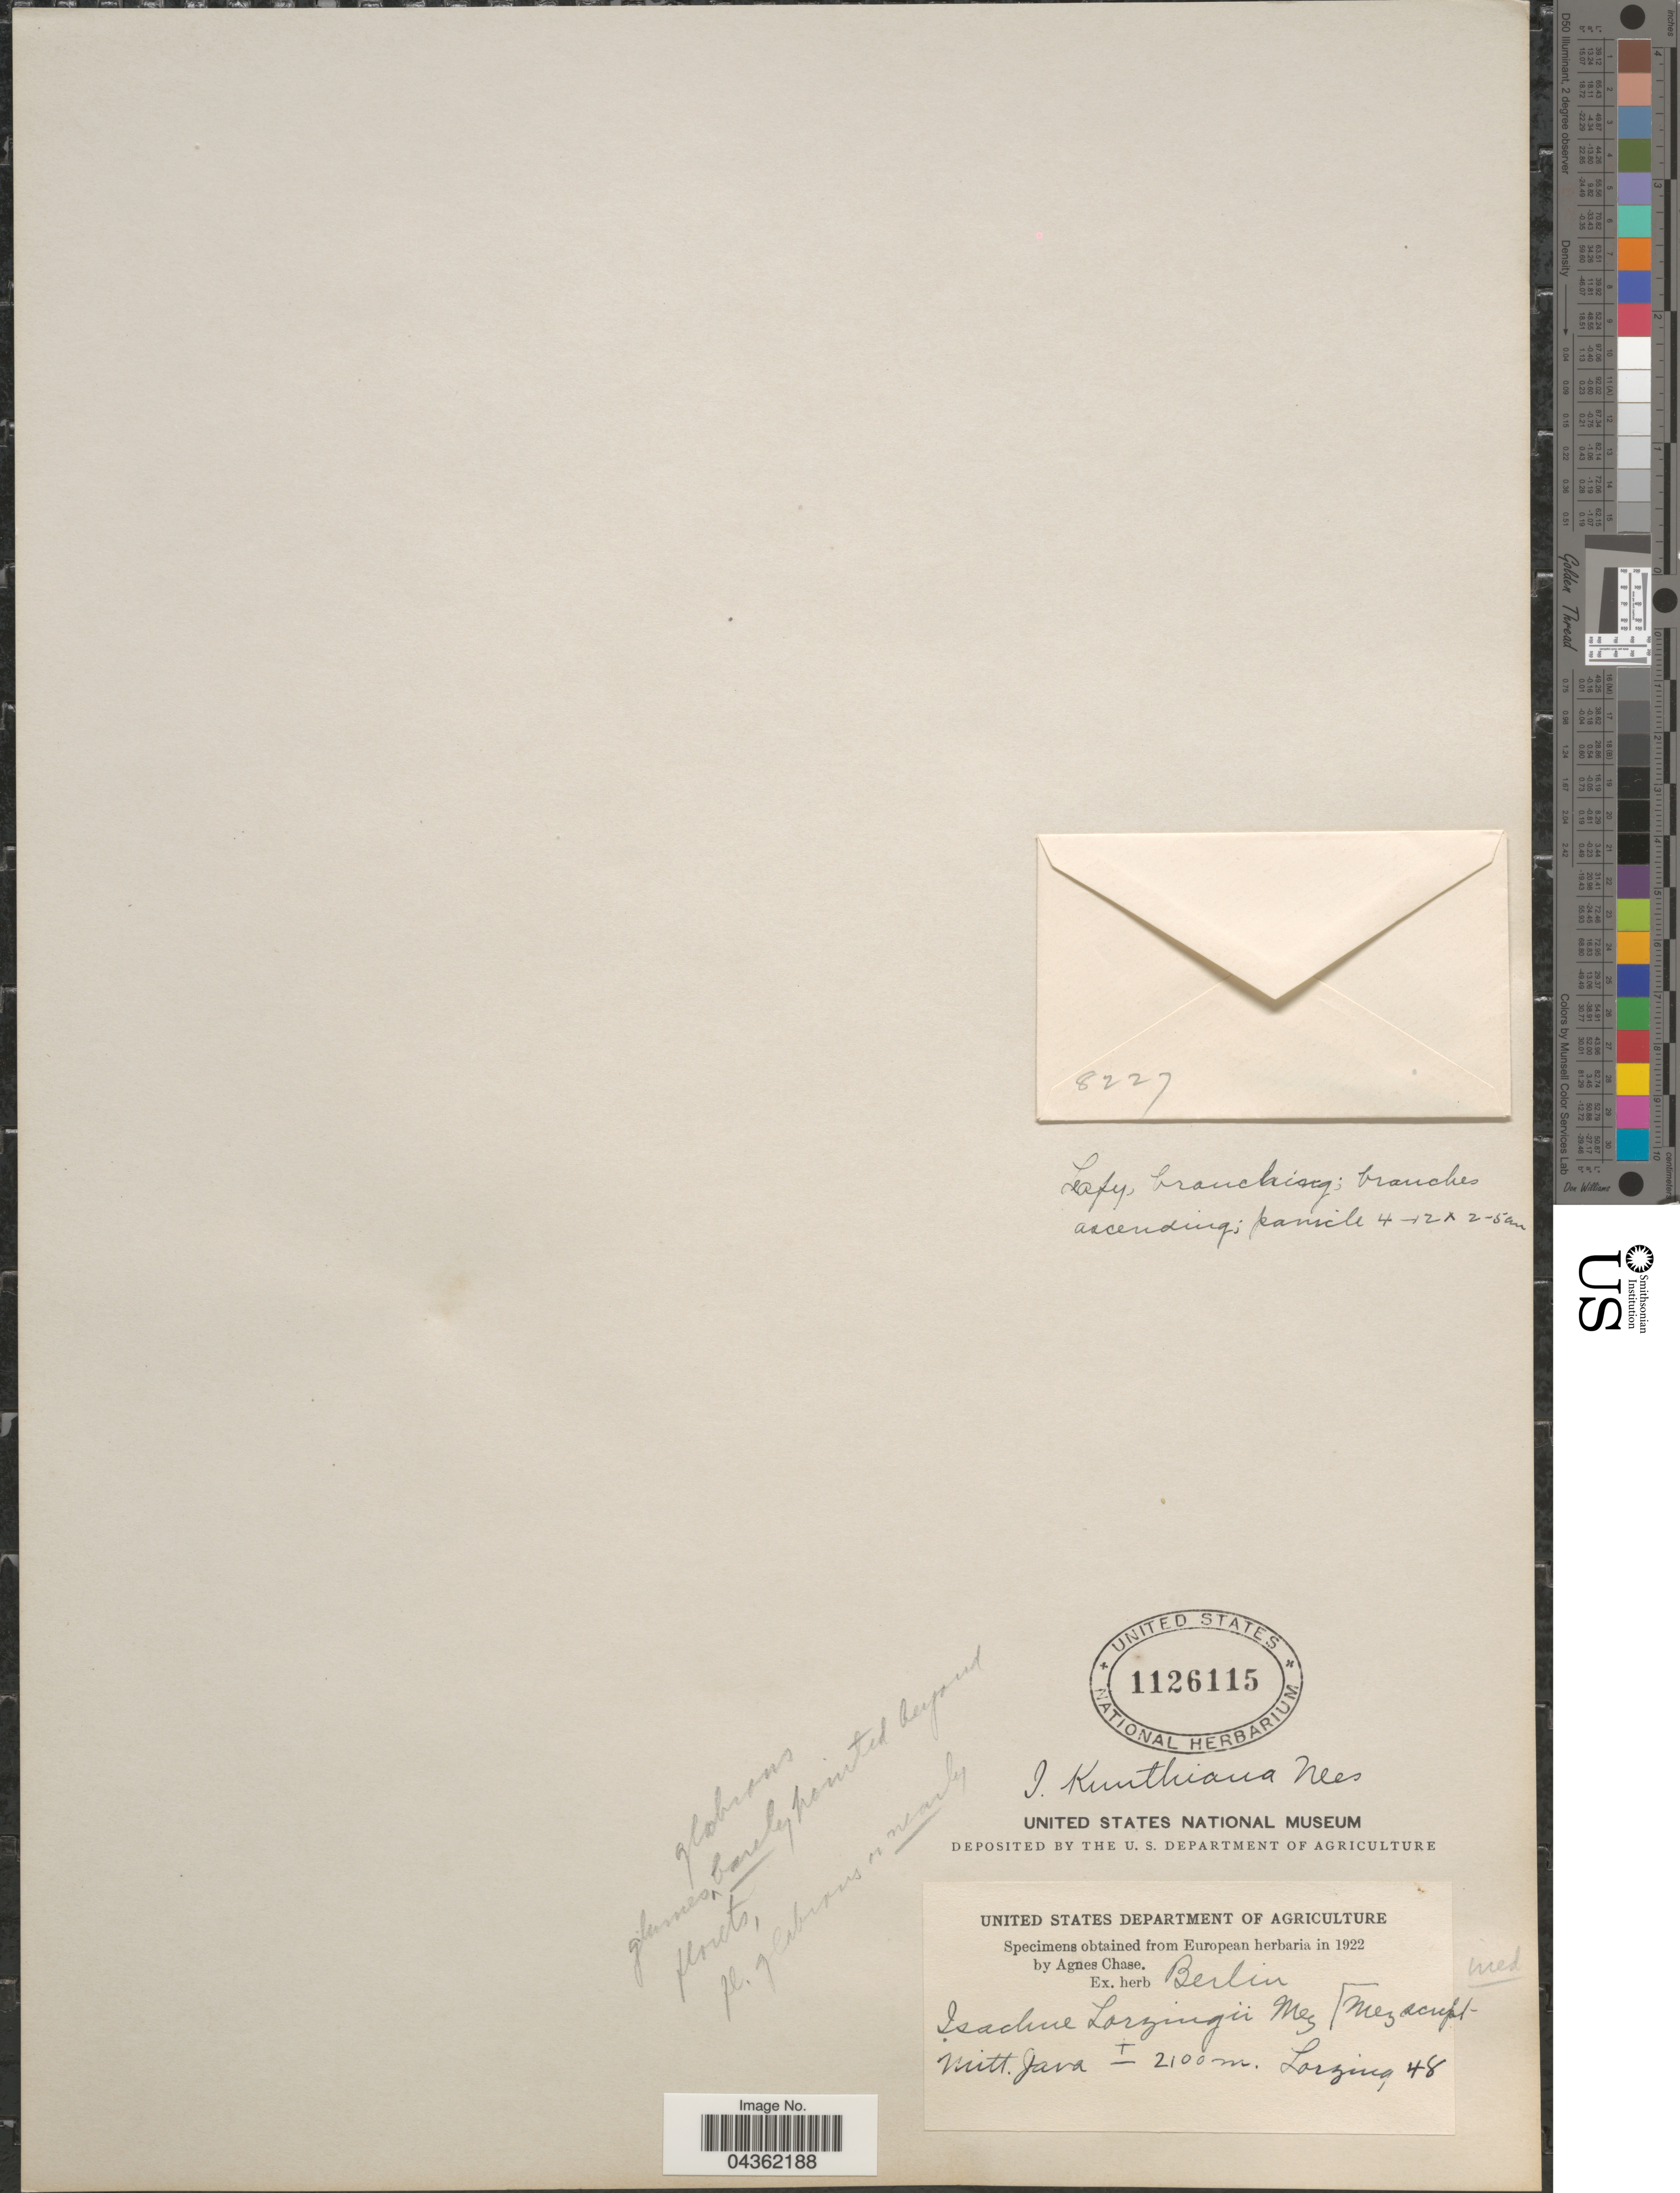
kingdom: Plantae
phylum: Tracheophyta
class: Liliopsida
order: Poales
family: Poaceae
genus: Isachne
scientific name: Isachne kunthiana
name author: (Wight & Arn. ex Steud.) Miq.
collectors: Lorzing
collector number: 48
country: Indonesia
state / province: Java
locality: Mitt. Java.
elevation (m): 2100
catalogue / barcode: US 1126115